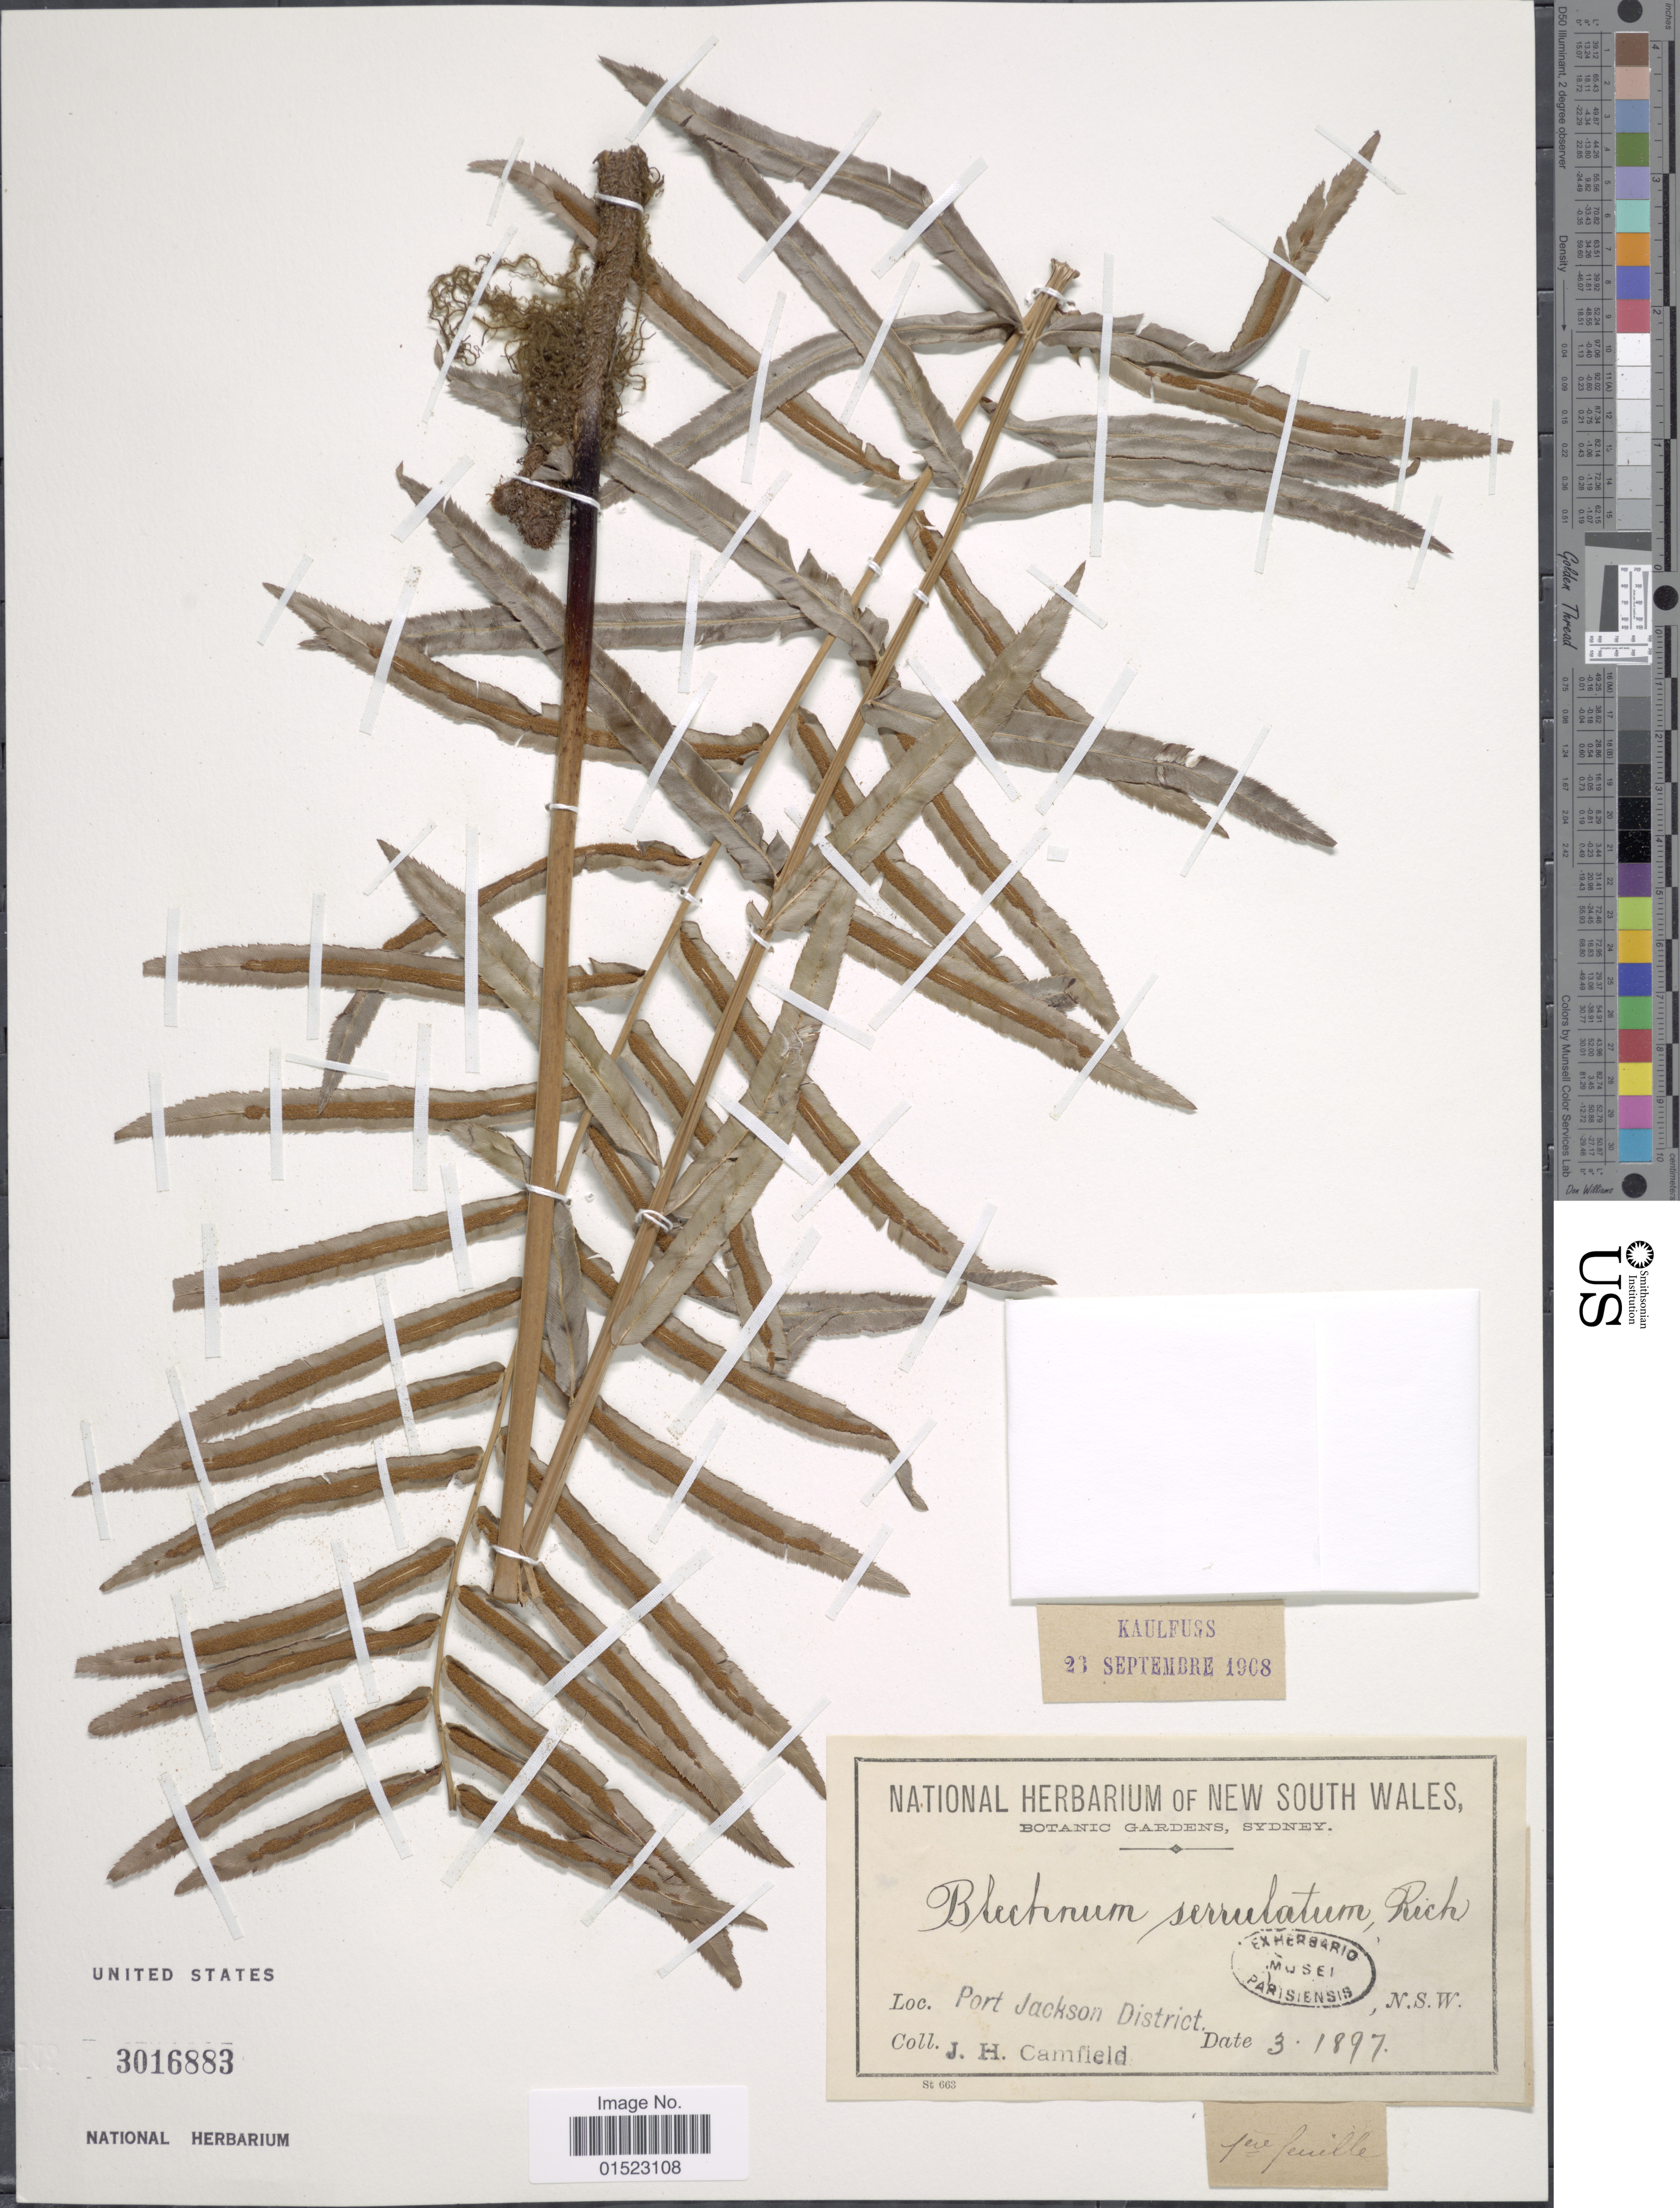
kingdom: Plantae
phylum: Tracheophyta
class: Polypodiopsida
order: Polypodiales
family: Blechnaceae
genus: Telmatoblechnum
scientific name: Telmatoblechnum serrulatum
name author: (Rich.) Perrie et al.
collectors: J. Camfield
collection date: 1897-03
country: Australia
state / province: New South Wales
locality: Port Jackson District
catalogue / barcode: US 3016883